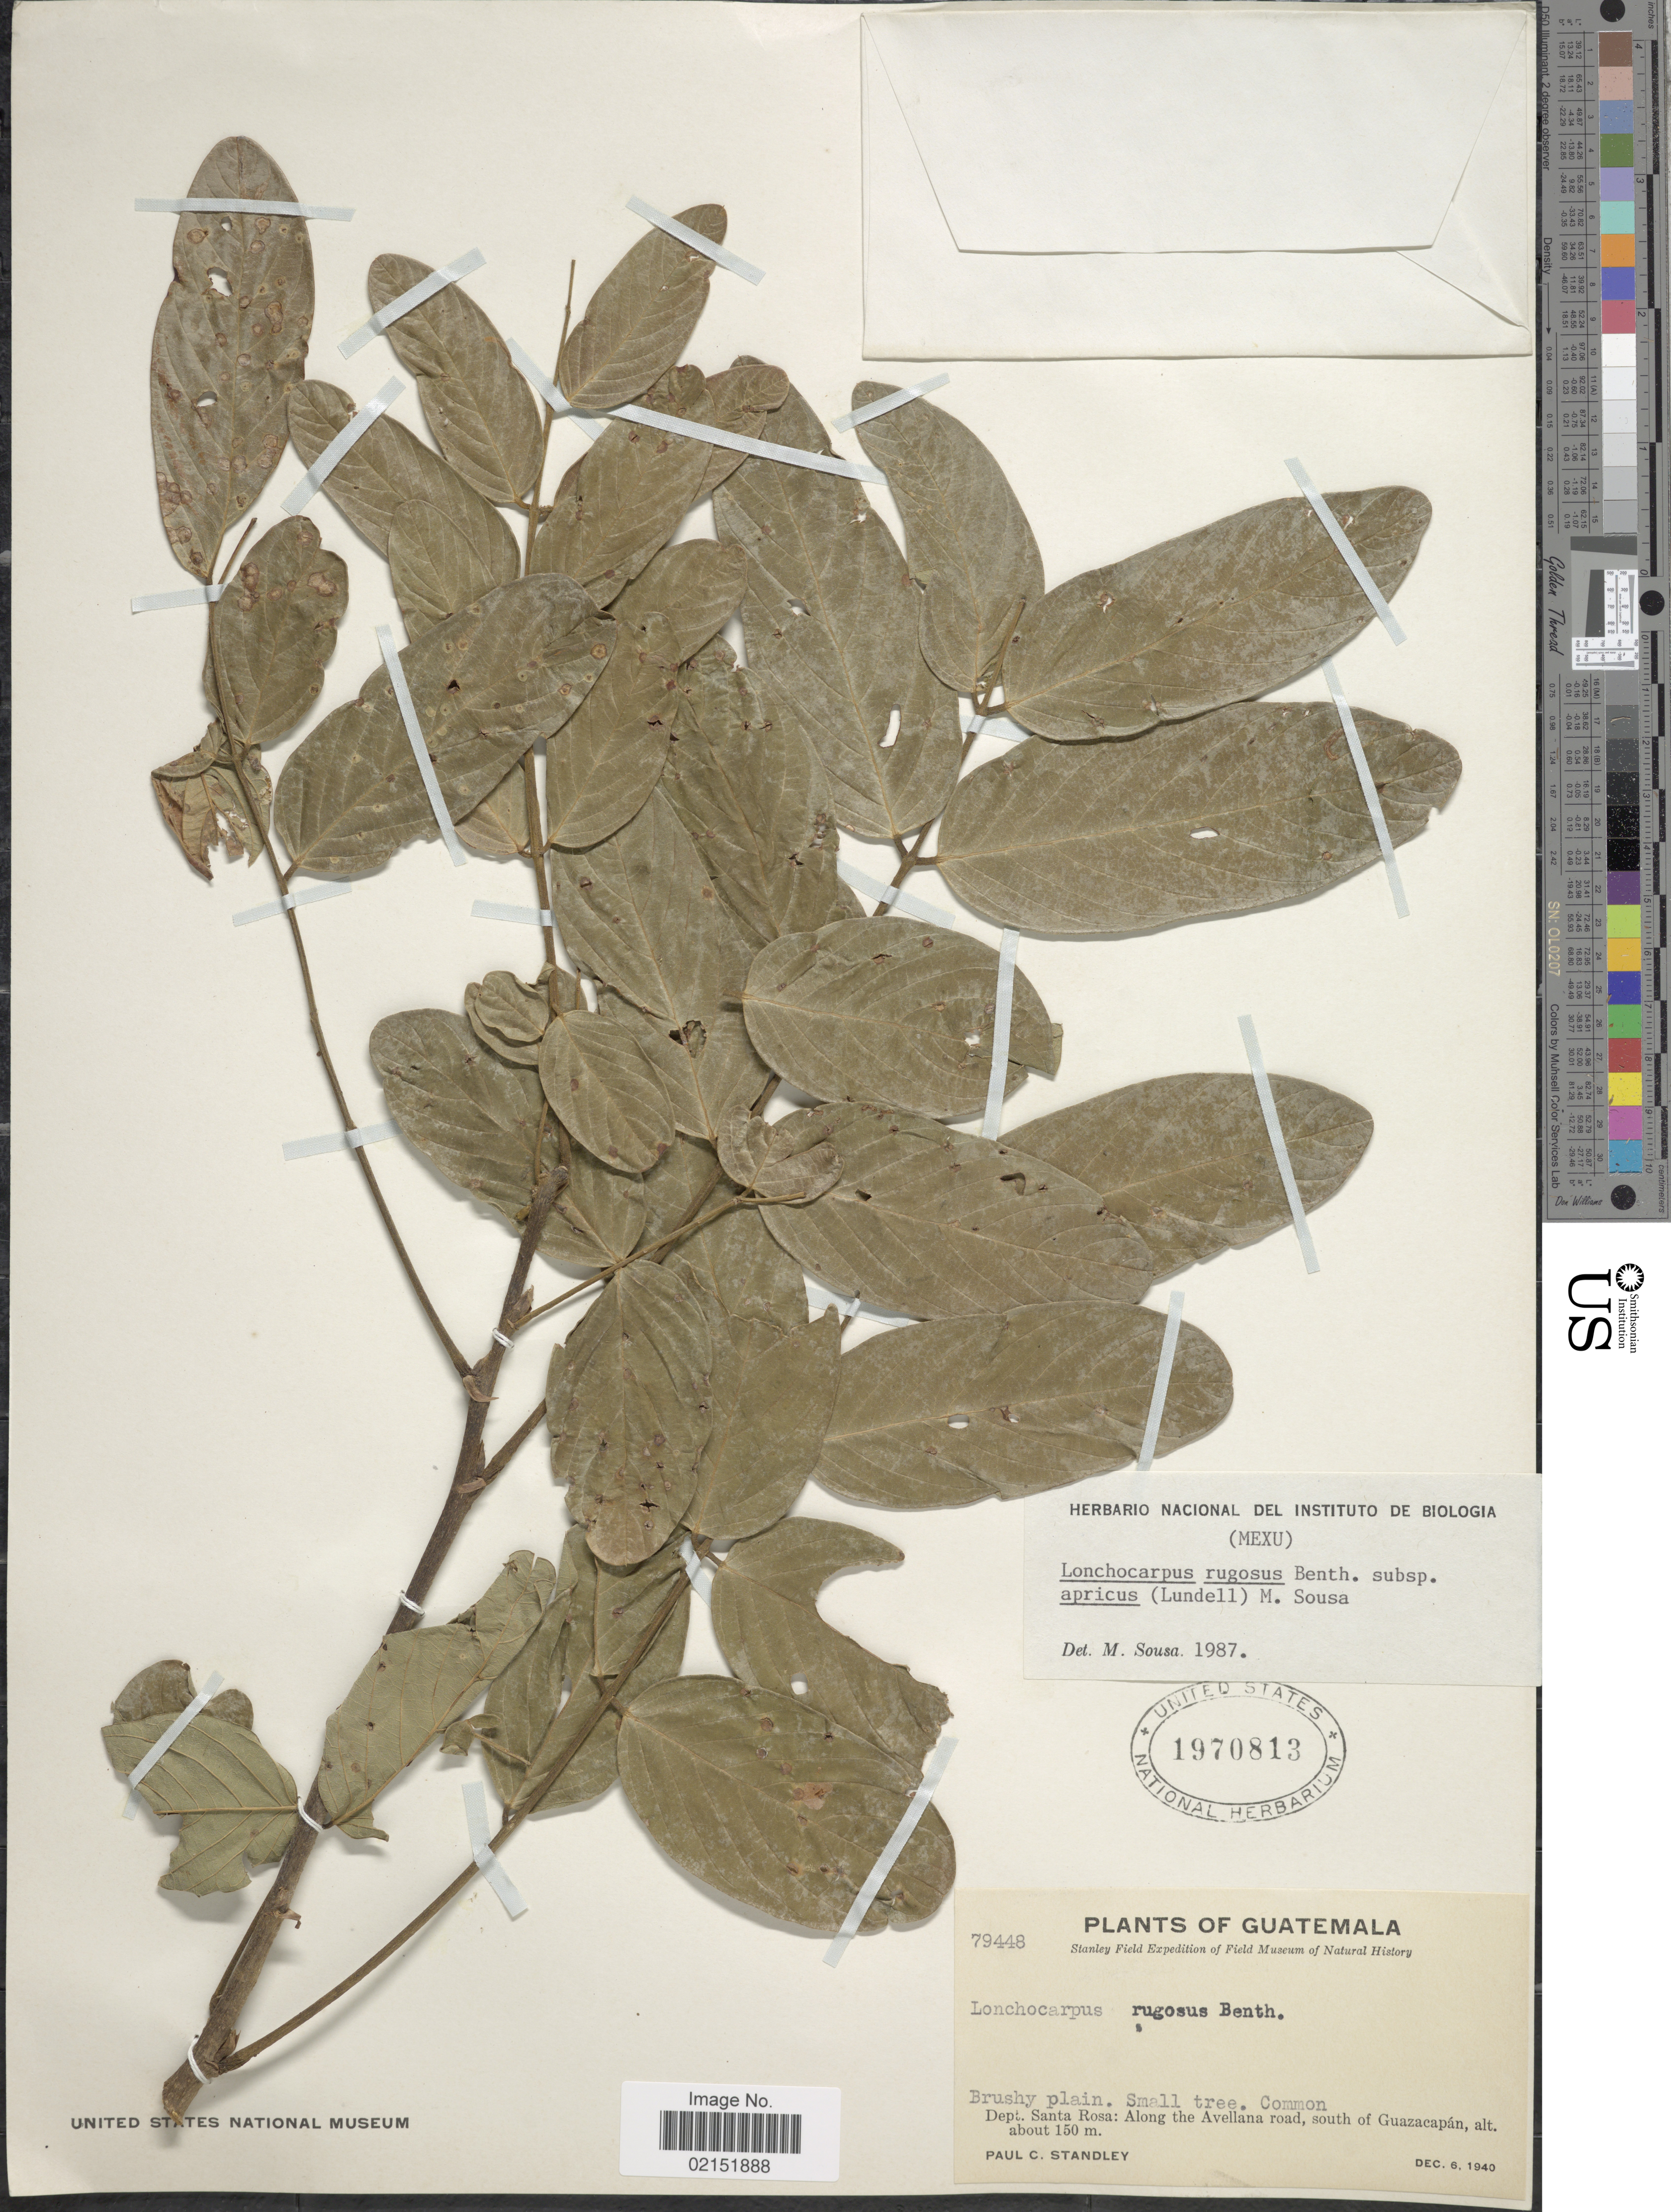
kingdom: Plantae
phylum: Tracheophyta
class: Magnoliopsida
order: Fabales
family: Fabaceae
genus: Lonchocarpus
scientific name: Lonchocarpus rugosus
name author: Benth.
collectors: P. C. Standley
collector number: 79448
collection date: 1940-12-06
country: Guatemala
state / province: Santa Rosa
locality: Along the Avellana road, south of Guazacapan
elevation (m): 150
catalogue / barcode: US 1970813